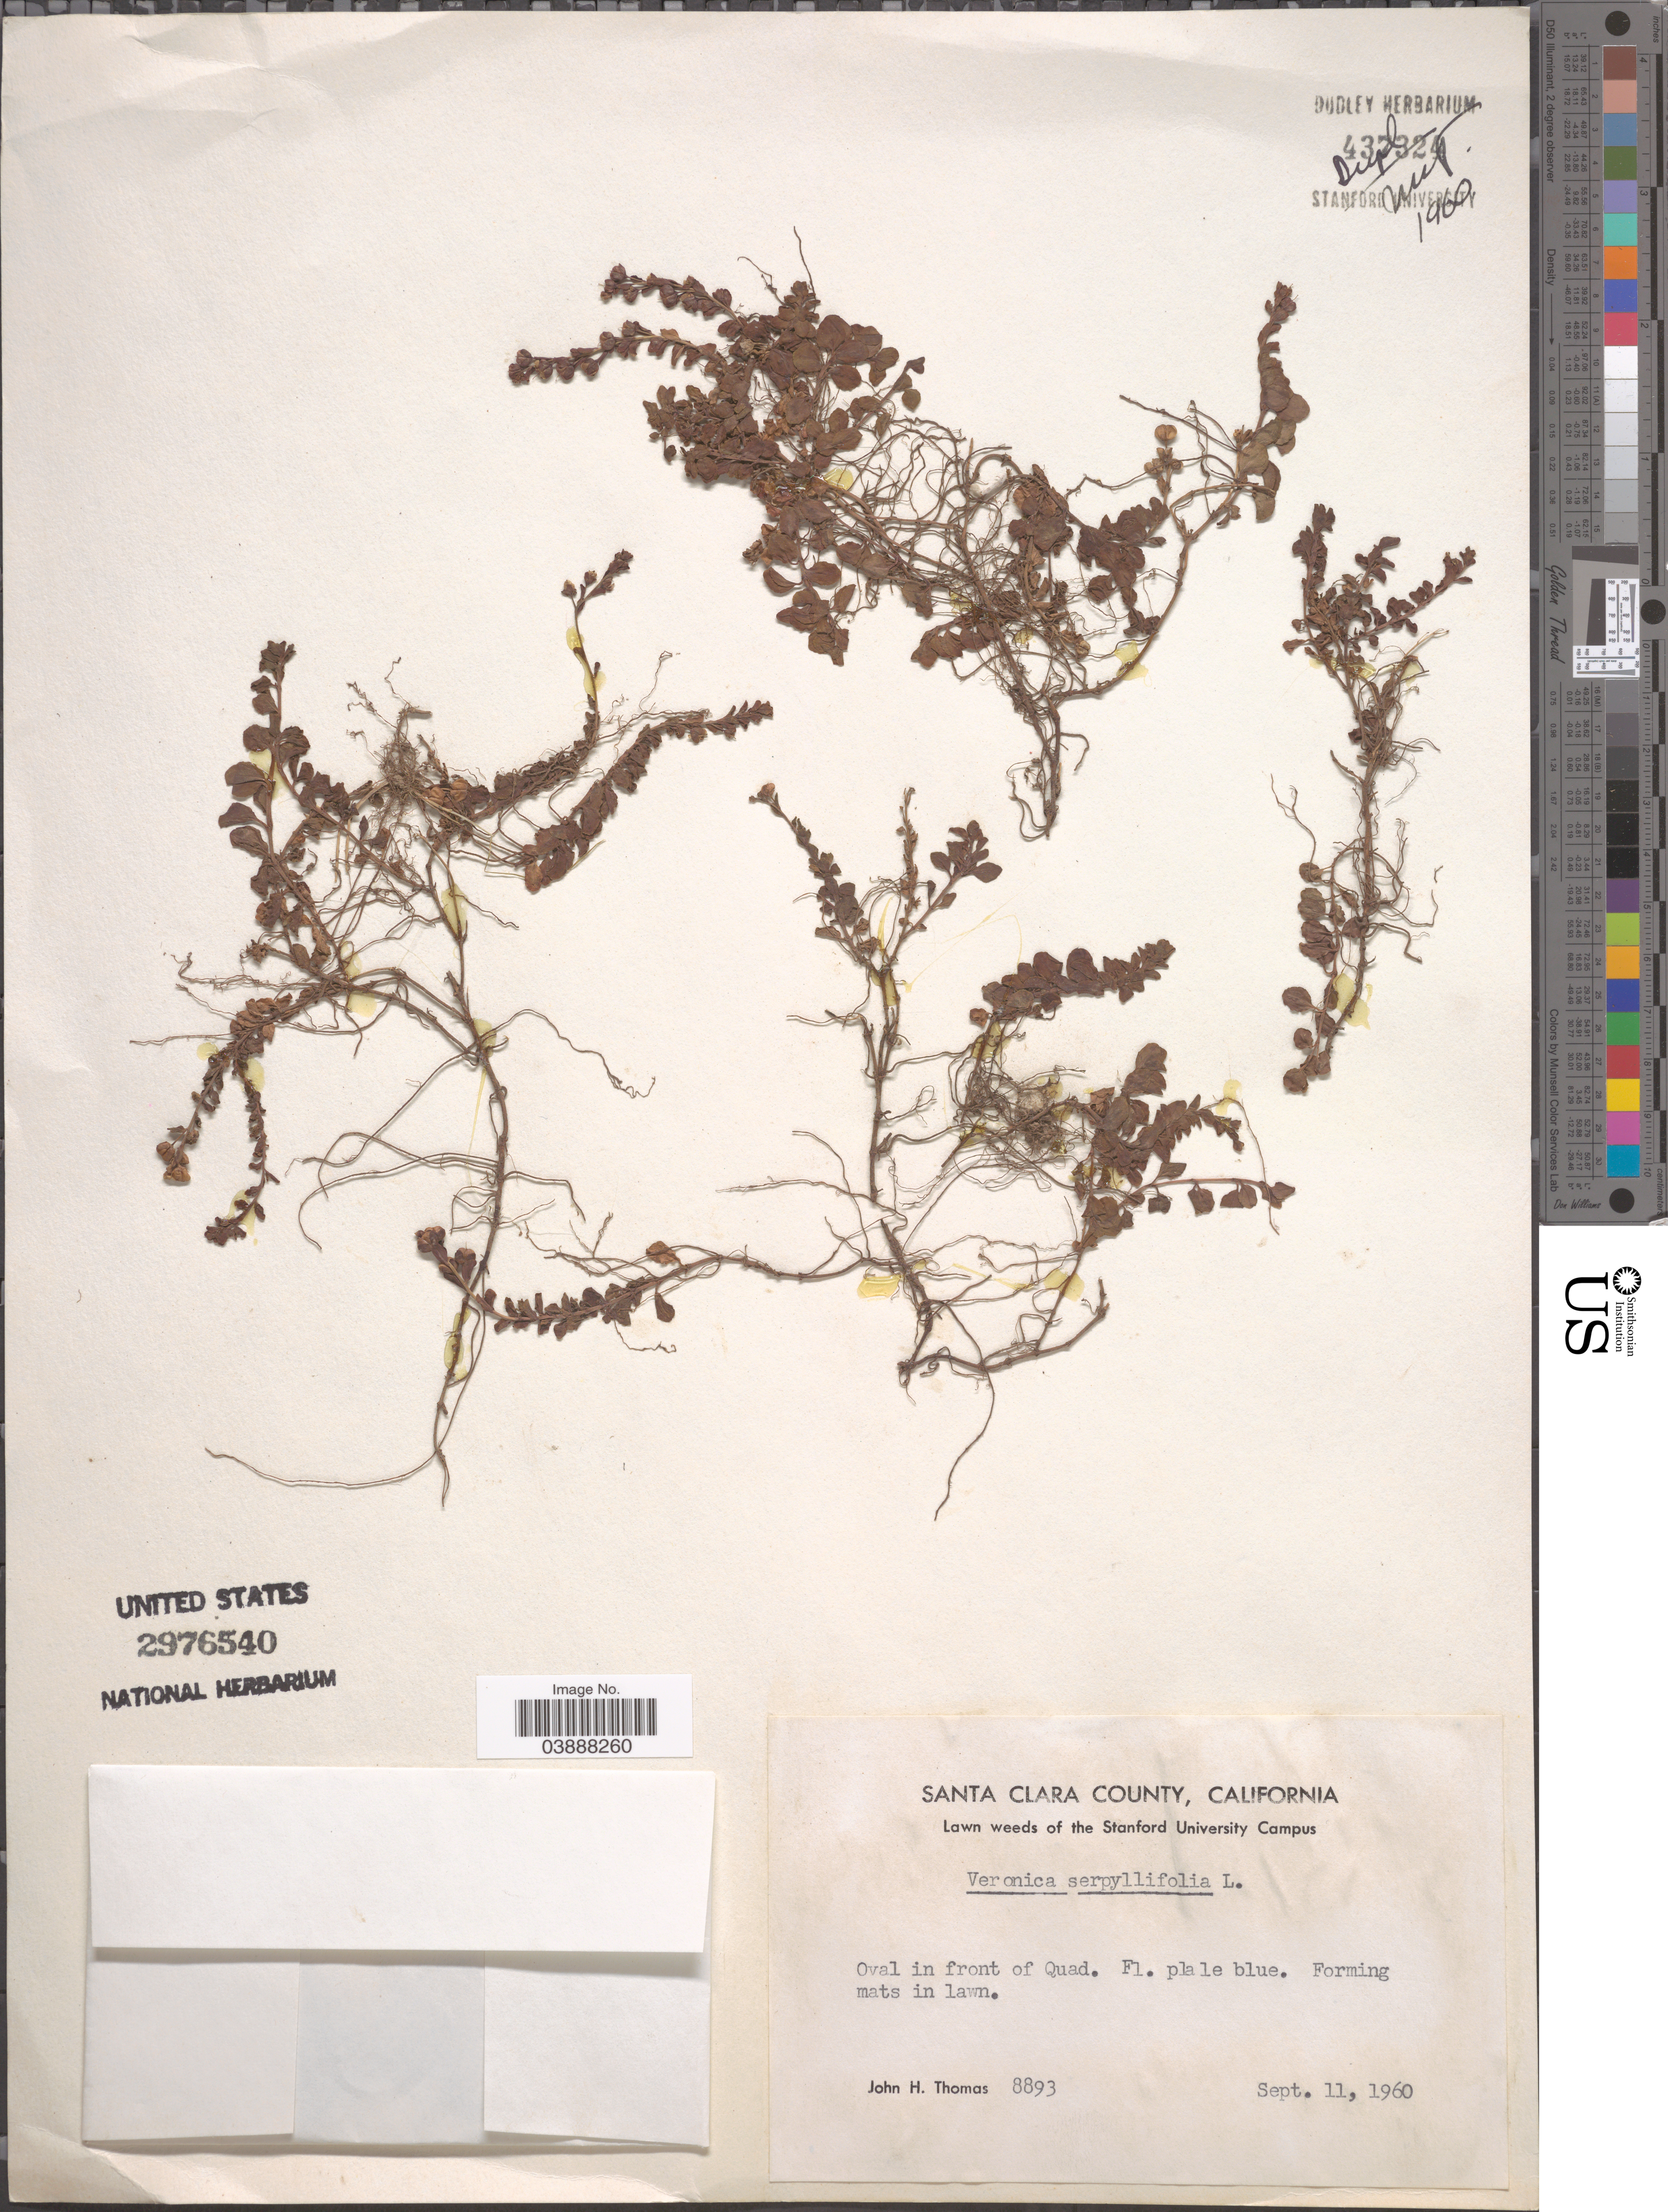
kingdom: Plantae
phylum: Tracheophyta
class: Magnoliopsida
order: Lamiales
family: Plantaginaceae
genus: Veronica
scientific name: Veronica serpyllifolia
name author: L.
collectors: J. H. Thomas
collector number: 8893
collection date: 1960-09-11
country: United States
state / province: California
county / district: Santa Clara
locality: Santa Clara County.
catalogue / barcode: US 2976540